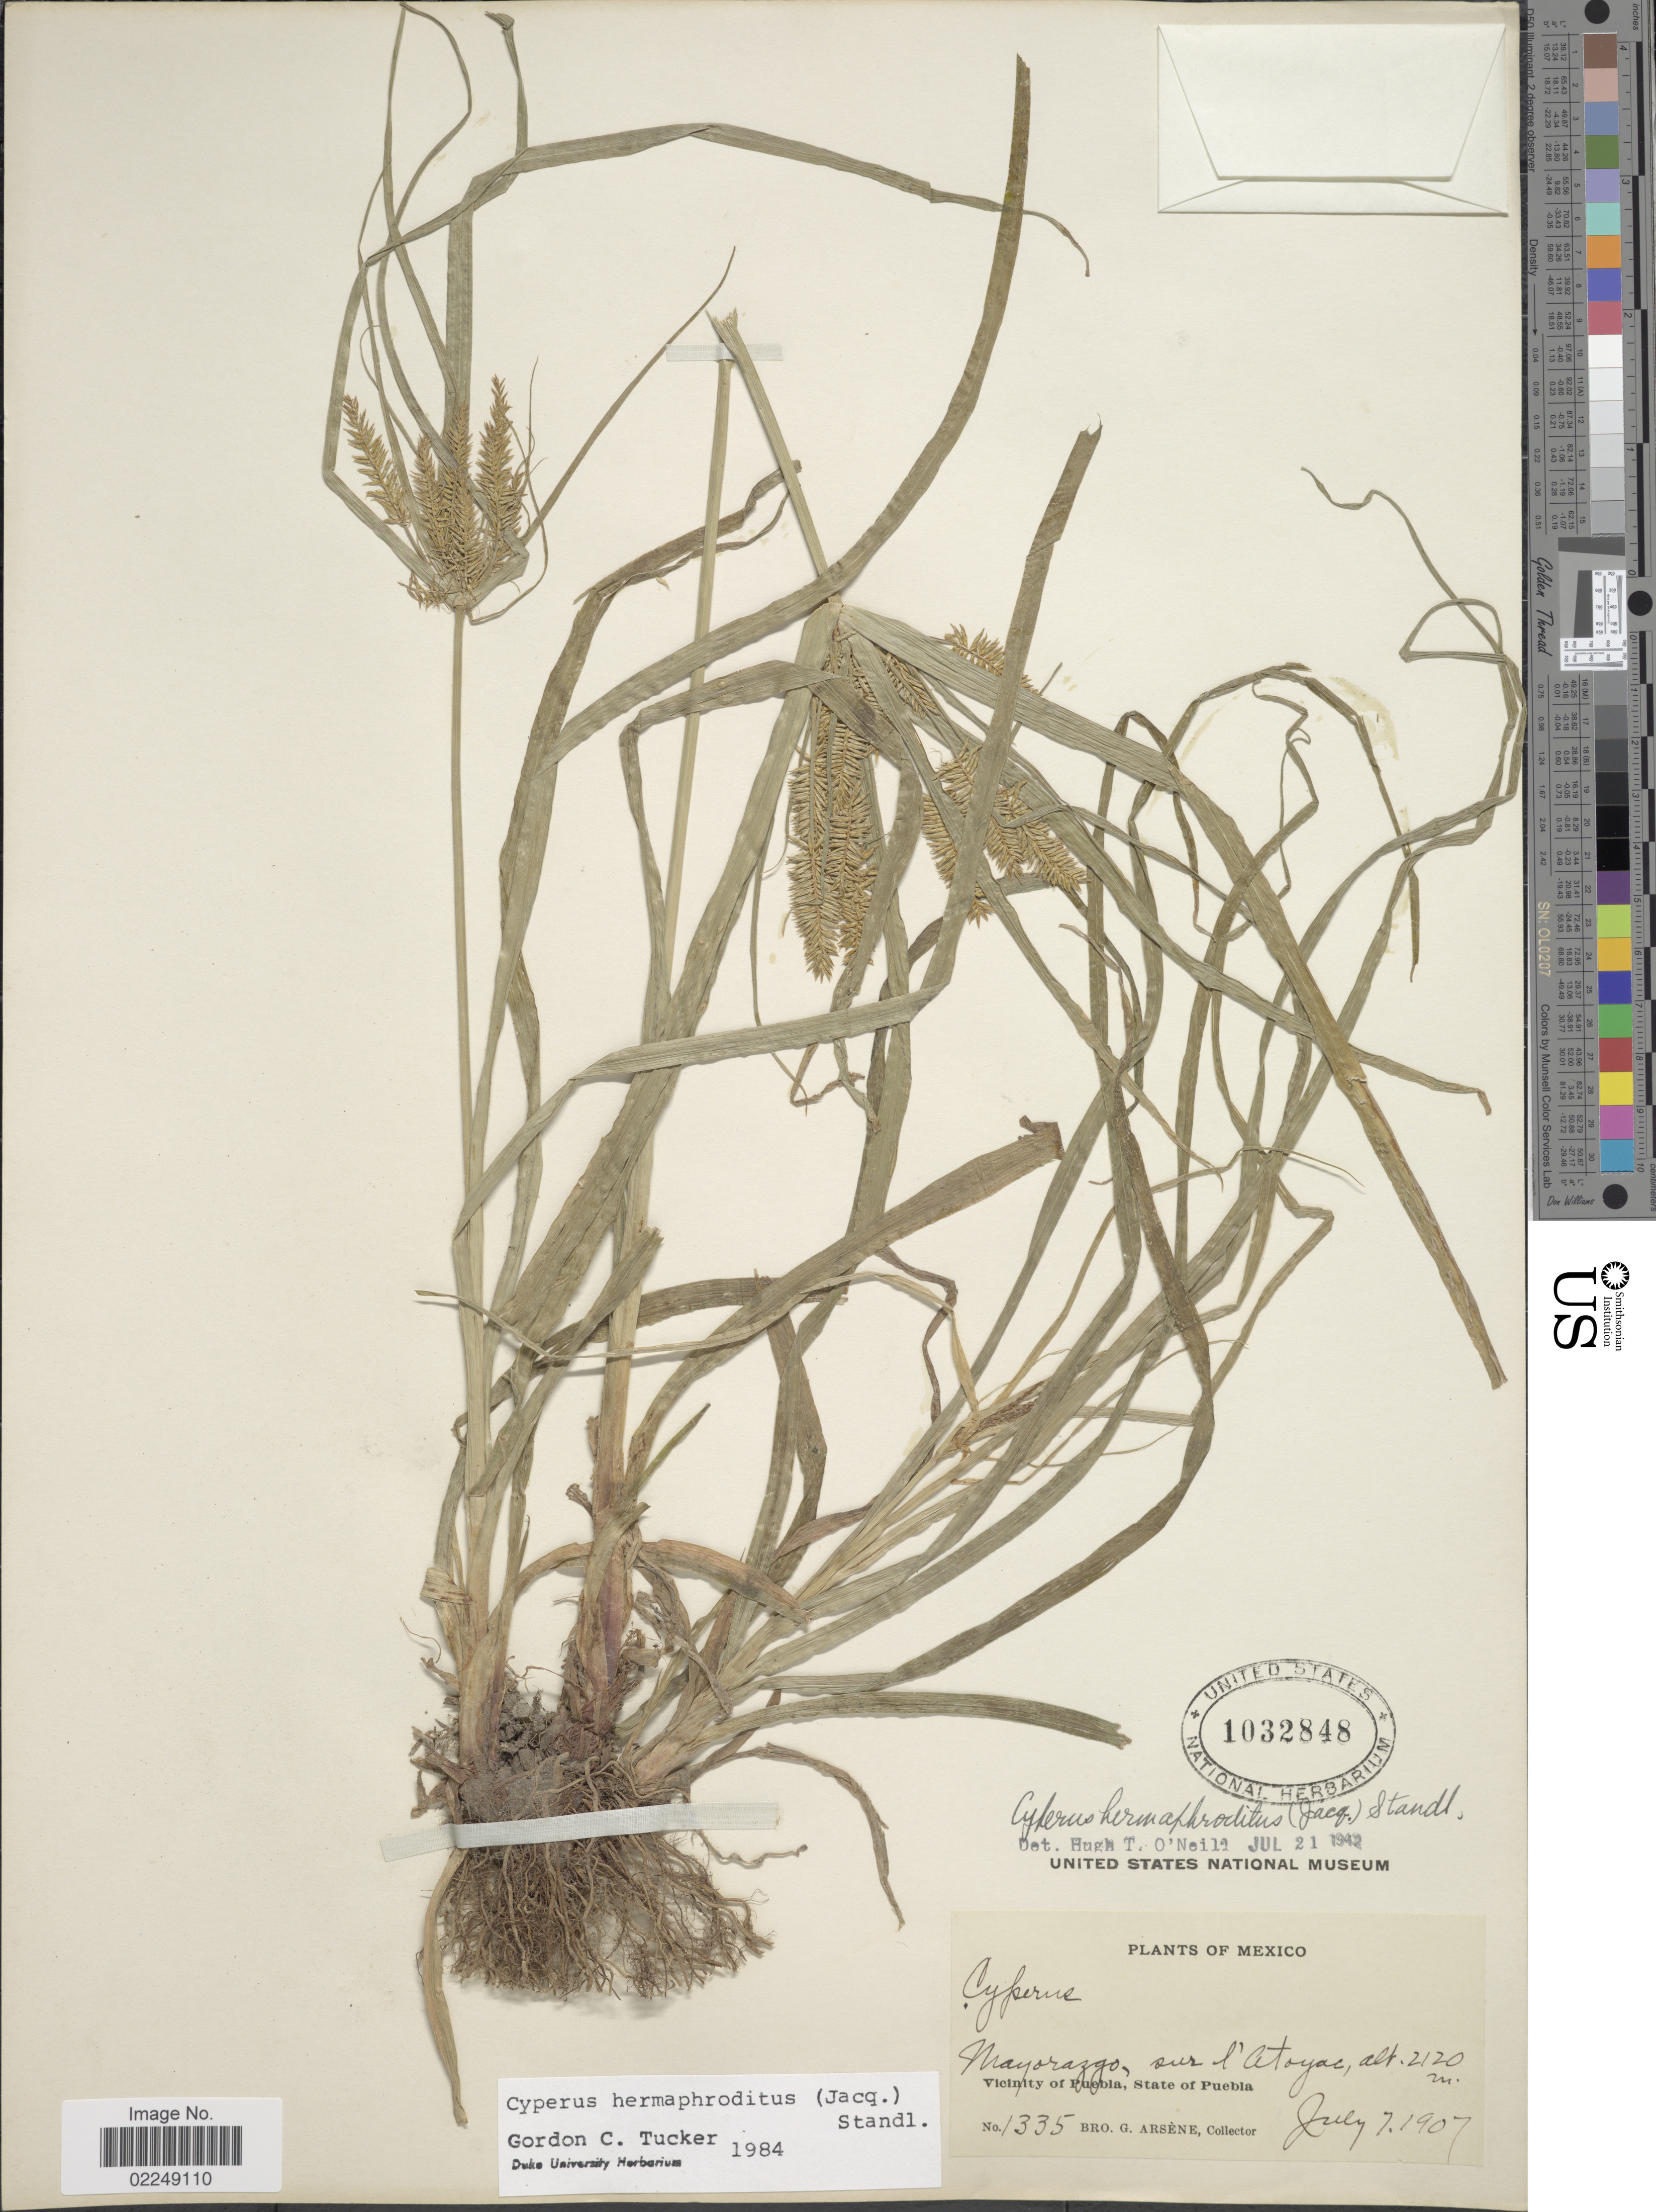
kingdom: Plantae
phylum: Tracheophyta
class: Liliopsida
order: Poales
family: Cyperaceae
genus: Cyperus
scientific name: Cyperus hermaphroditus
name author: (Jacq.) Standl.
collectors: Bro. G. Arsène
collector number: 1335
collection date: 1907-07-07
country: Mexico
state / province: Puebla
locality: Mayorazzo, sur l'Atoyac, Vicinity of Puebla, State of Puebla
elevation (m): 2120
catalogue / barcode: US 1032848